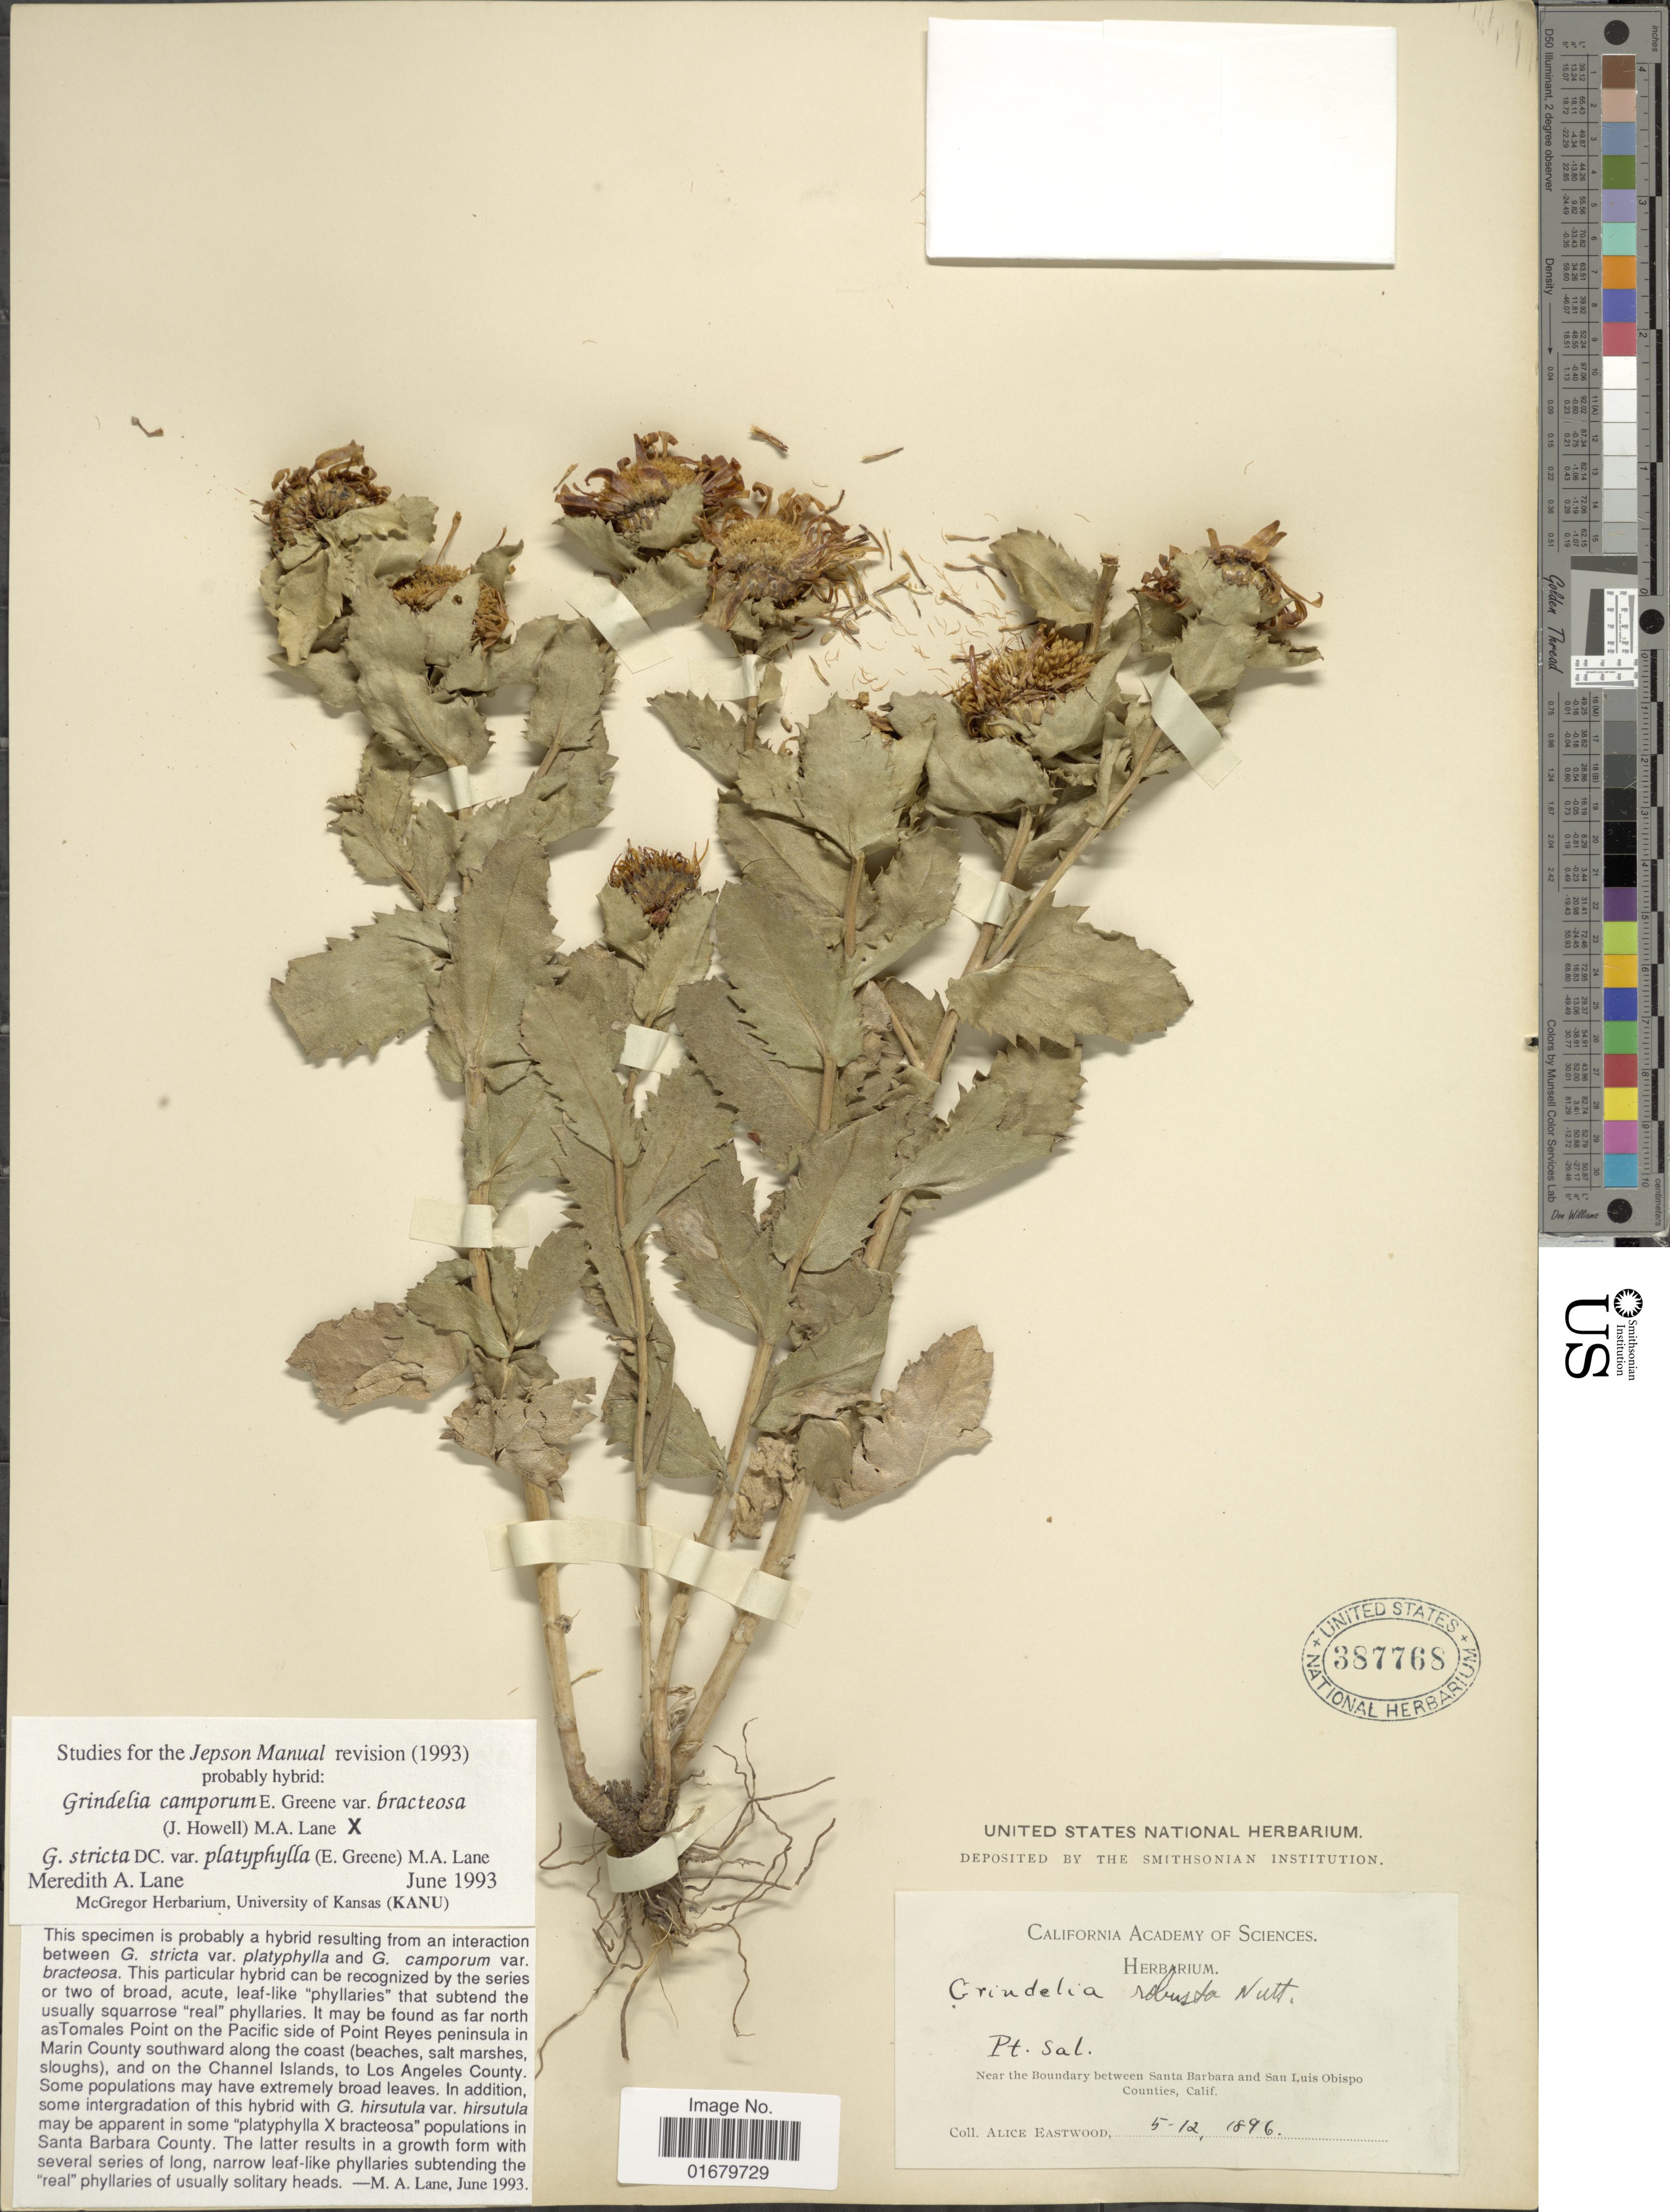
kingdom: Plantae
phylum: Tracheophyta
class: Magnoliopsida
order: Asterales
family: Asteraceae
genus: Grindelia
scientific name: Grindelia camporum var. bracteosa x G. stricta var. platyphylla (Greene) M.A. Lane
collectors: A. Eastwood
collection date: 1896-05-12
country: United States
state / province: California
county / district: Santa Barbara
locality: Near the Boundary between Santa Barbara and San Luis Obispo Counties.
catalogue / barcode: US 387768